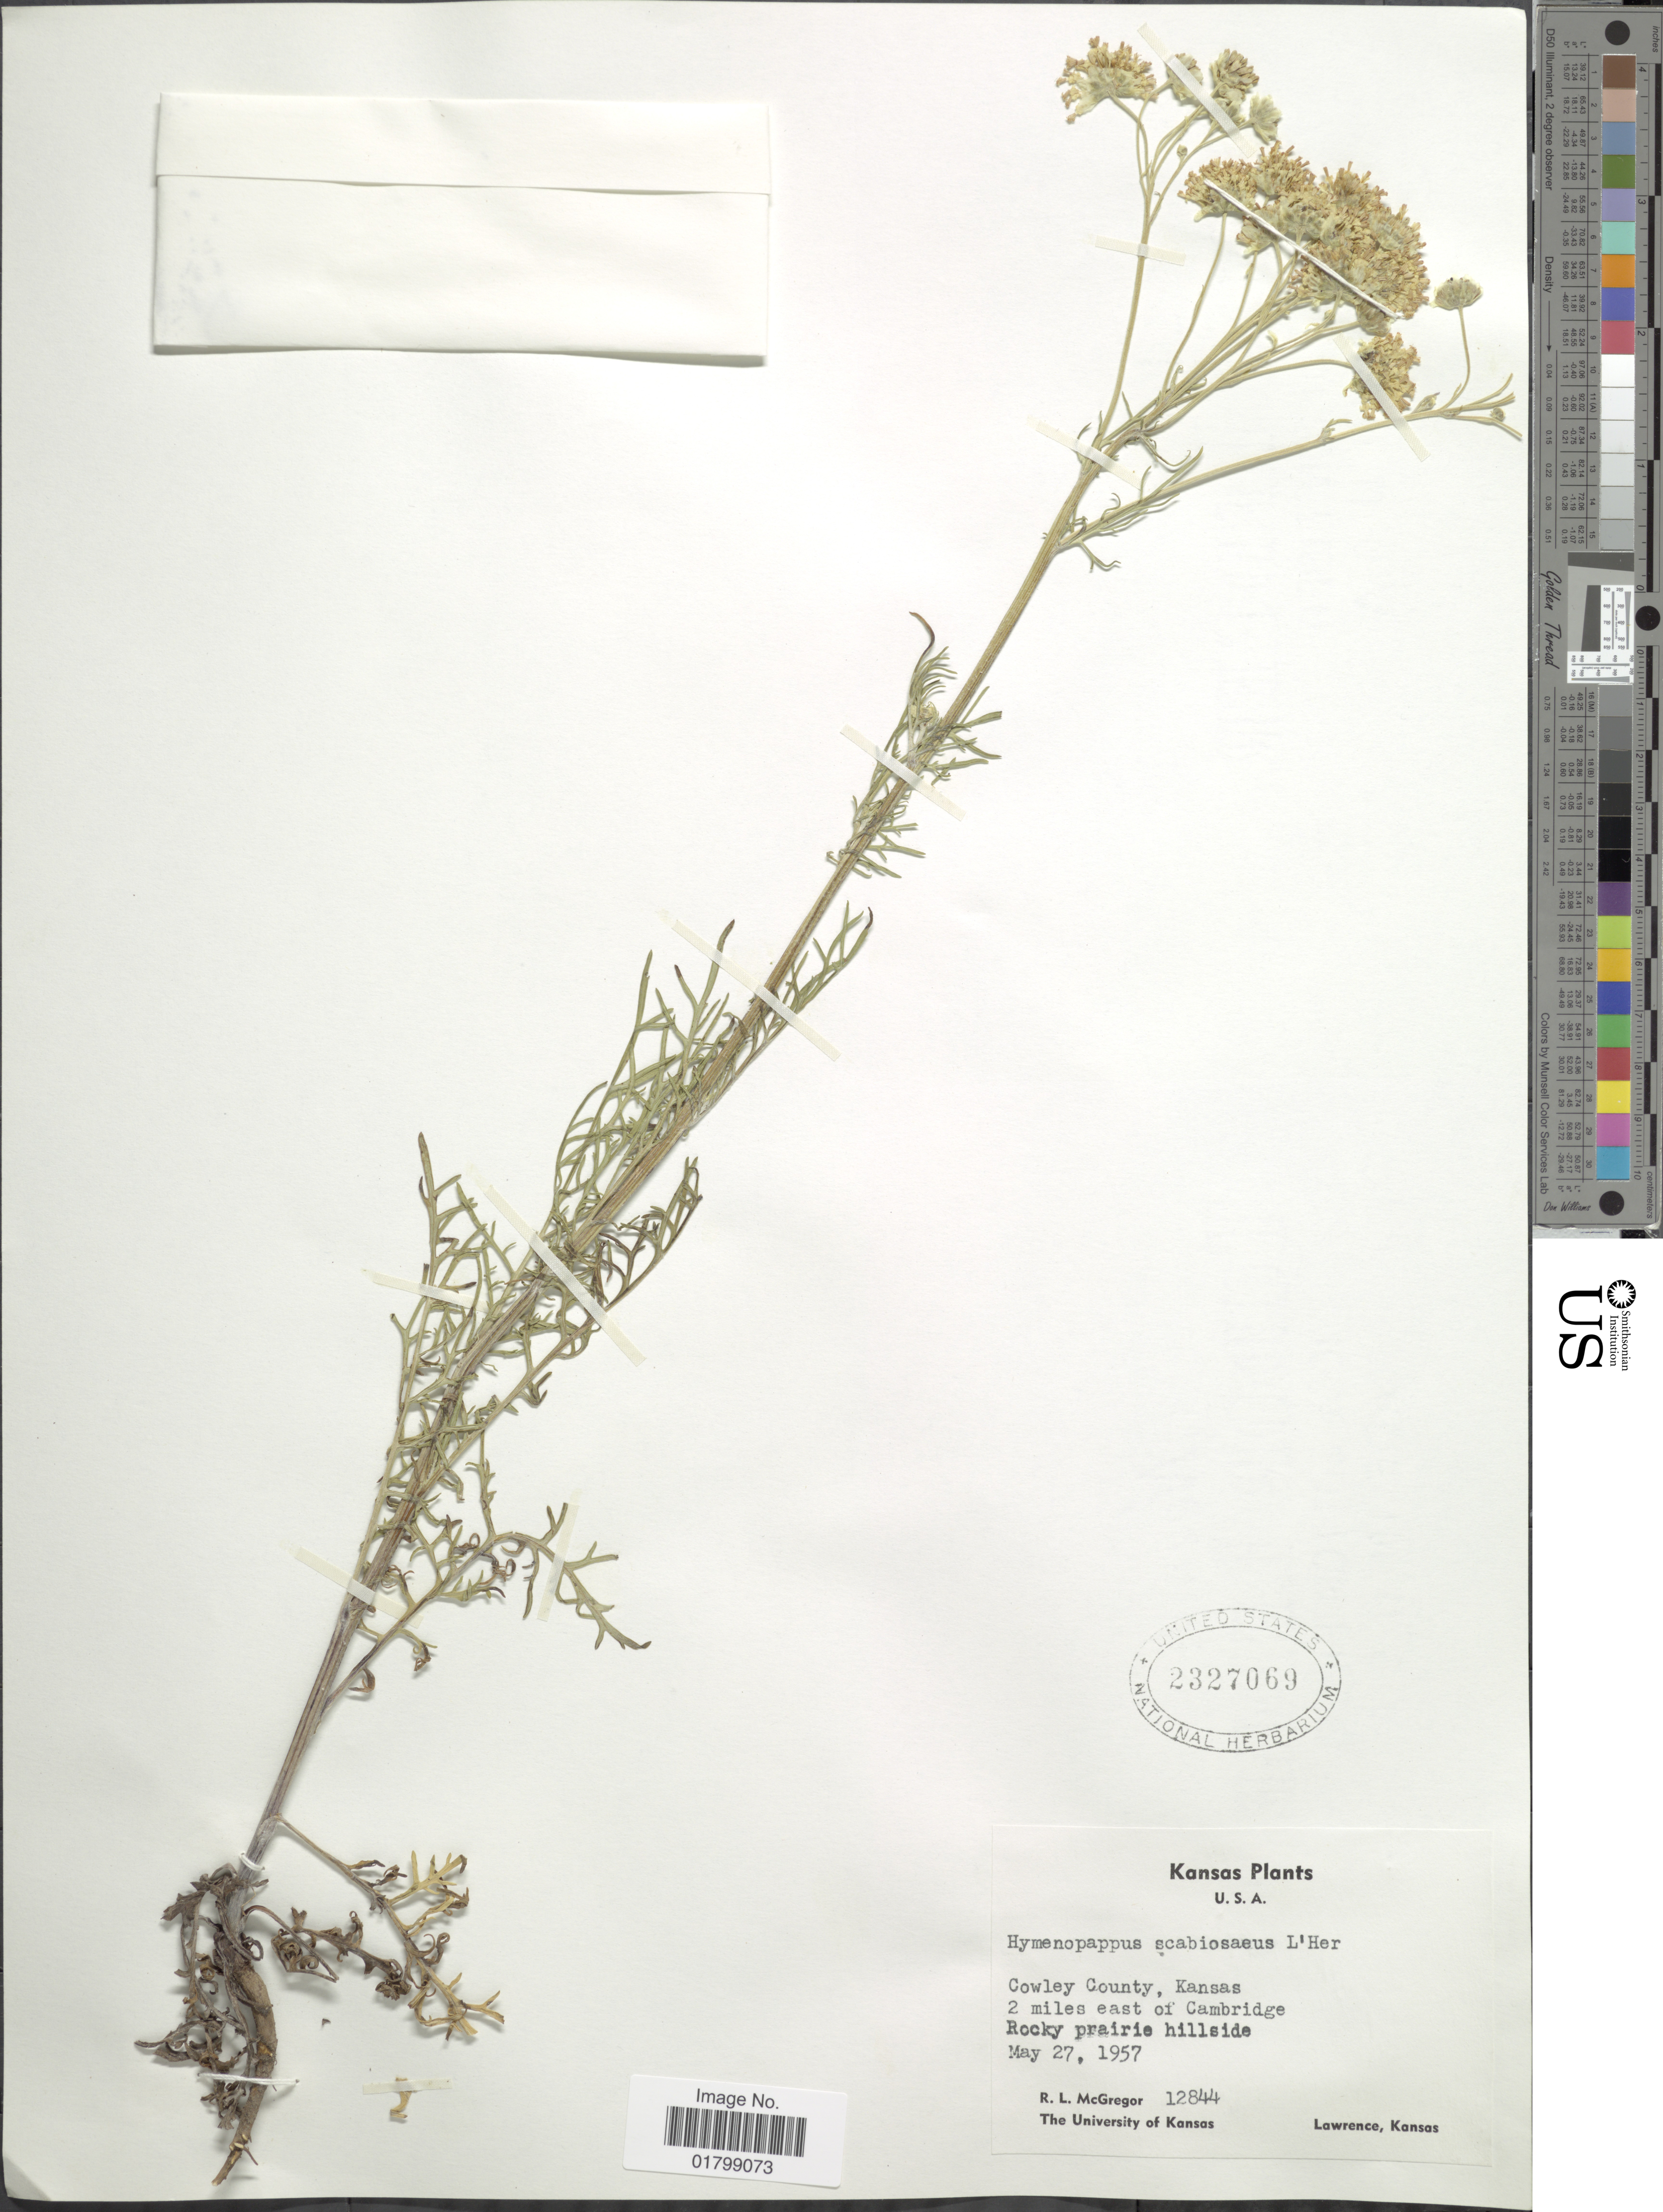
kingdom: Plantae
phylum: Tracheophyta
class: Magnoliopsida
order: Asterales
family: Asteraceae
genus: Hymenopappus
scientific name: Hymenopappus scabiosaeus var. corymbosus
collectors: R. McGregor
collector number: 12844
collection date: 1957-05-27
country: United States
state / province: Kansas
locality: Cowley County, 2 miles east of Cambridge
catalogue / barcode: US 2327069